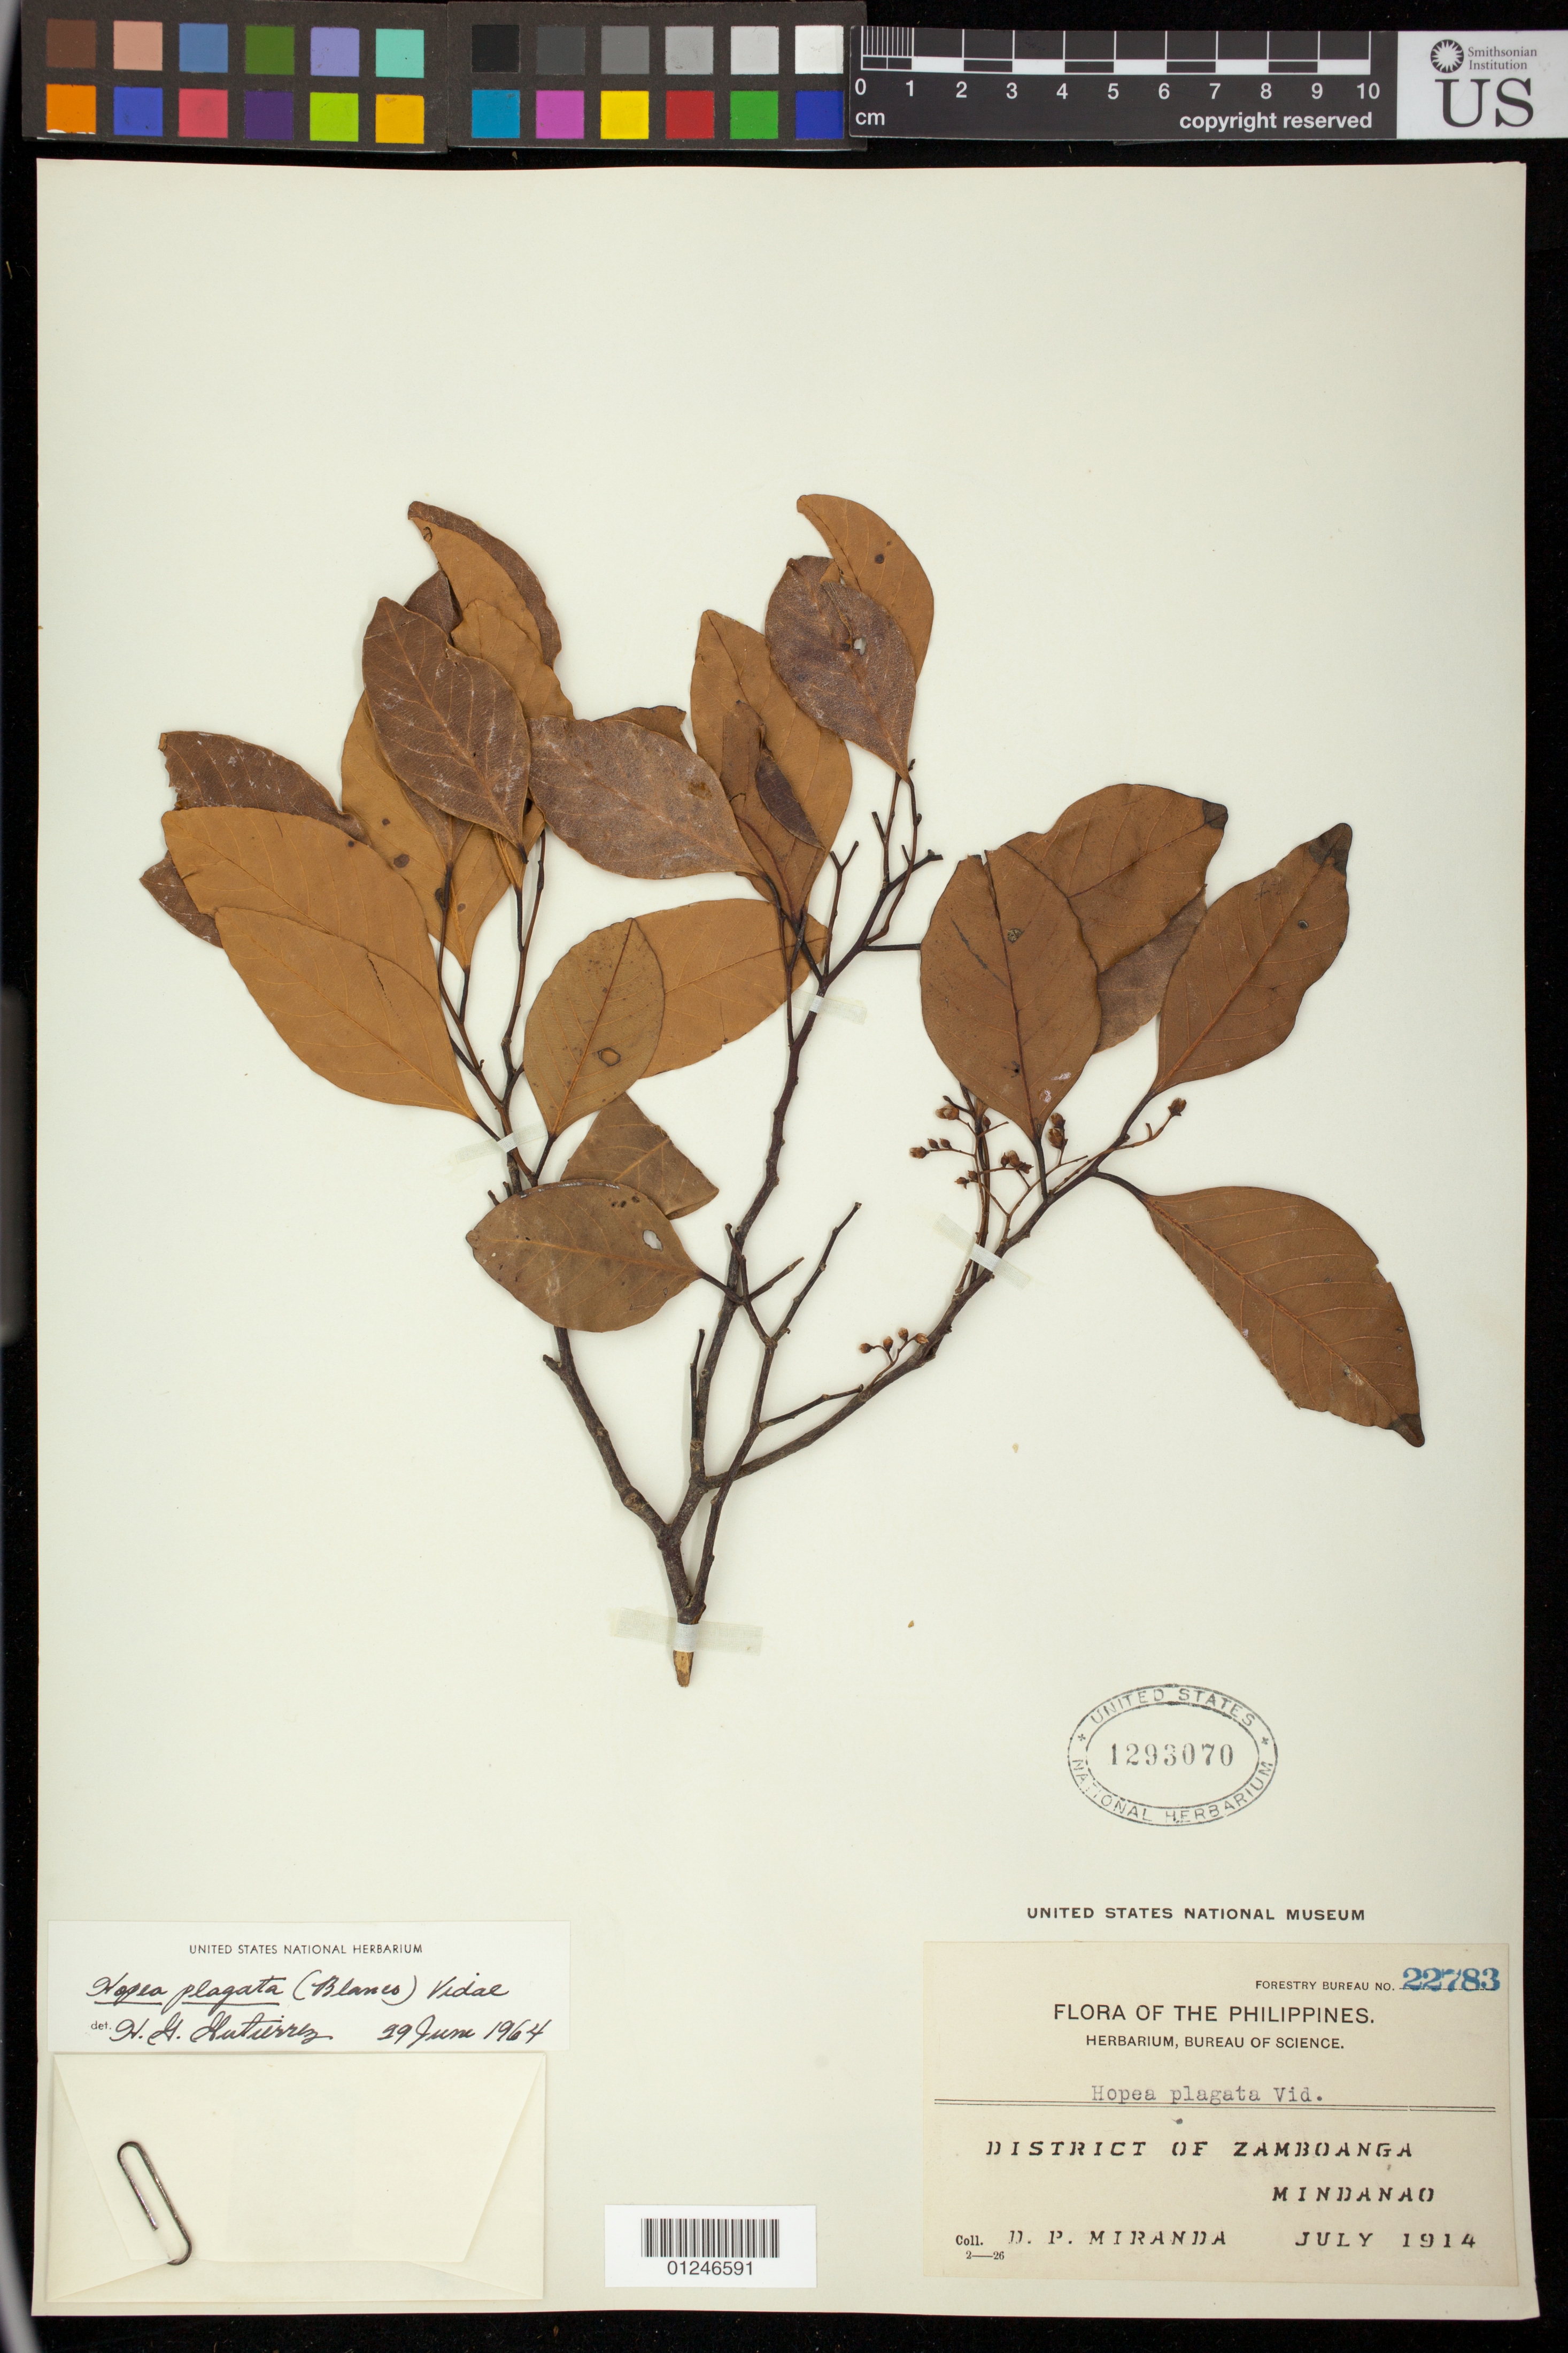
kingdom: Plantae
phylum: Tracheophyta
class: Magnoliopsida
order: Malvales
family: Dipterocarpaceae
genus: Hopea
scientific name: Hopea plagata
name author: (Blanco) Vidal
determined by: Gutiérrez, H. G.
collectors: D. P. Miranda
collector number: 22783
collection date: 1914-07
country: Philippines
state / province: Zamboanga Peninsula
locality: Mindanao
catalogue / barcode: US 1293070